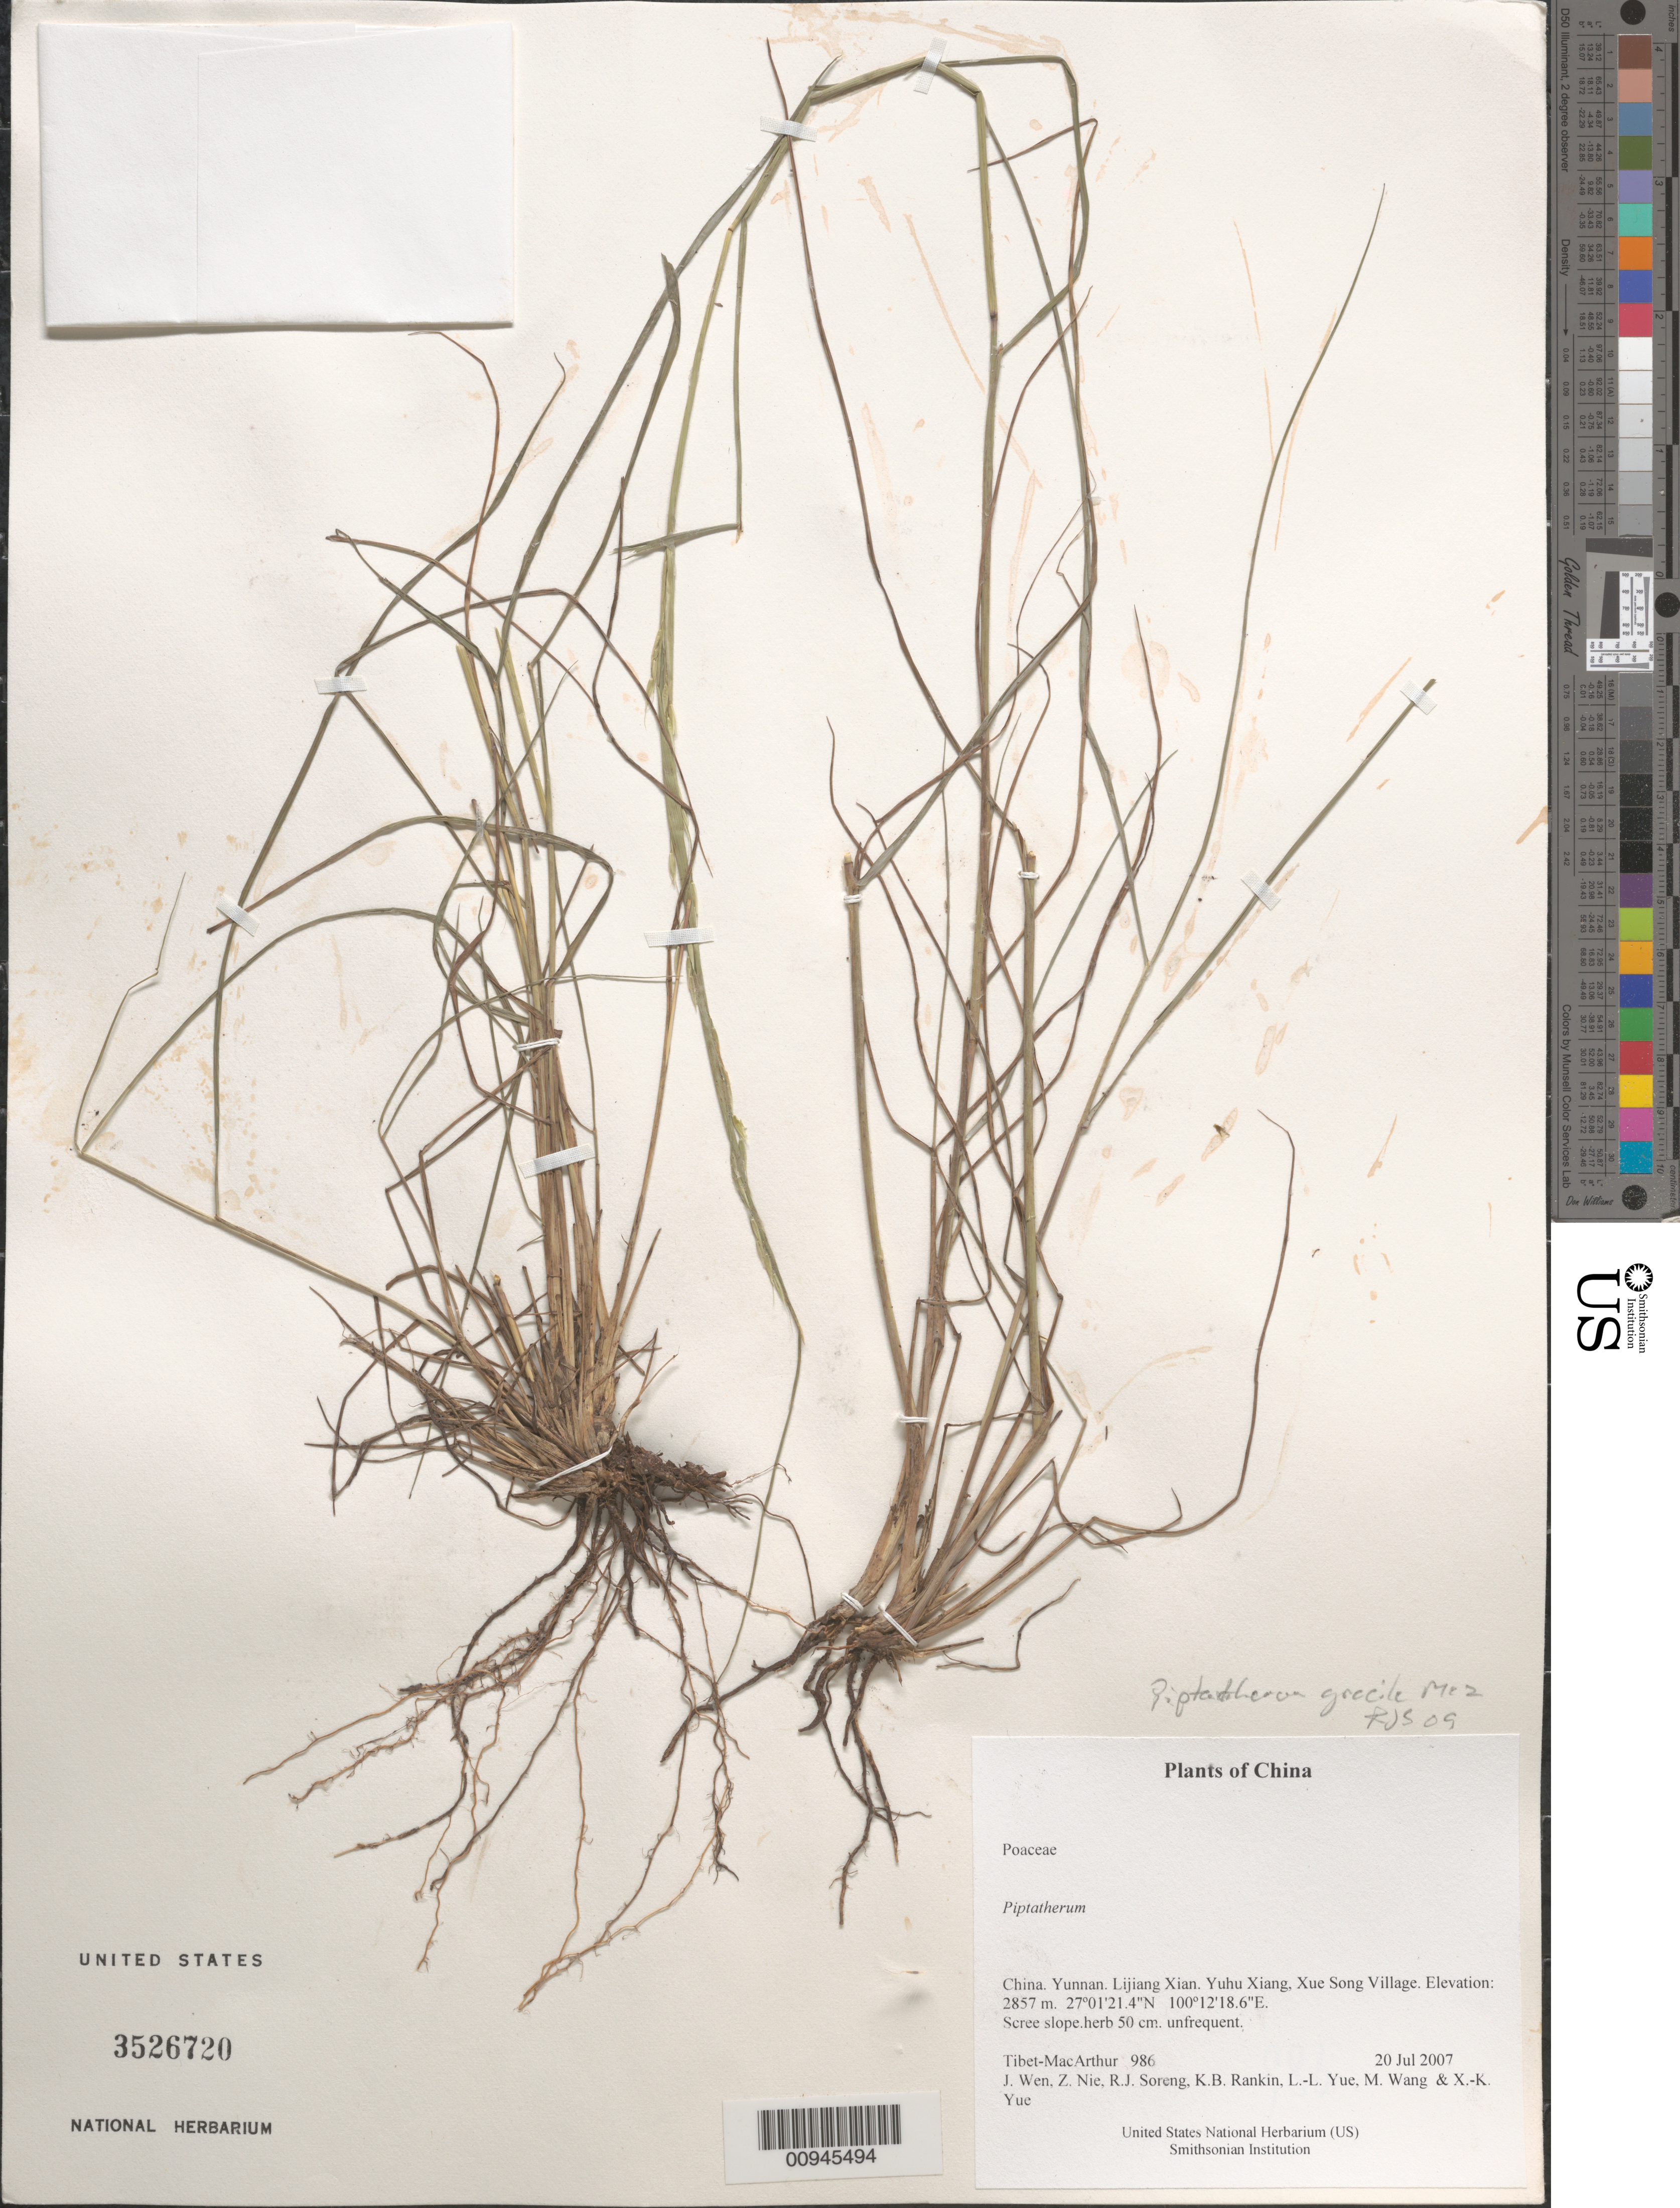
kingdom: Plantae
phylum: Tracheophyta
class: Liliopsida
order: Poales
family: Poaceae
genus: Piptatherum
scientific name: Piptatherum gracile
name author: Mez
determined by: Soreng, Robert J., Research Associate (BOT), Smithsonian Institution - National Museum of Natural History (UNITED STATES)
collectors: Tibet-MacArthur, J. Wen, Z. Nie, R. J. Soreng, K. Rankin, L. Yue, M. Wang & X. Yue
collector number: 986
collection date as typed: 20 Jul 2007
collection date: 2007-07-20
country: China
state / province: Yunnan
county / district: Lijiang Xian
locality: Yuhu Xiang, Xue Song Village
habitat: Scree slope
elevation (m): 2857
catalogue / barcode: US 3526720